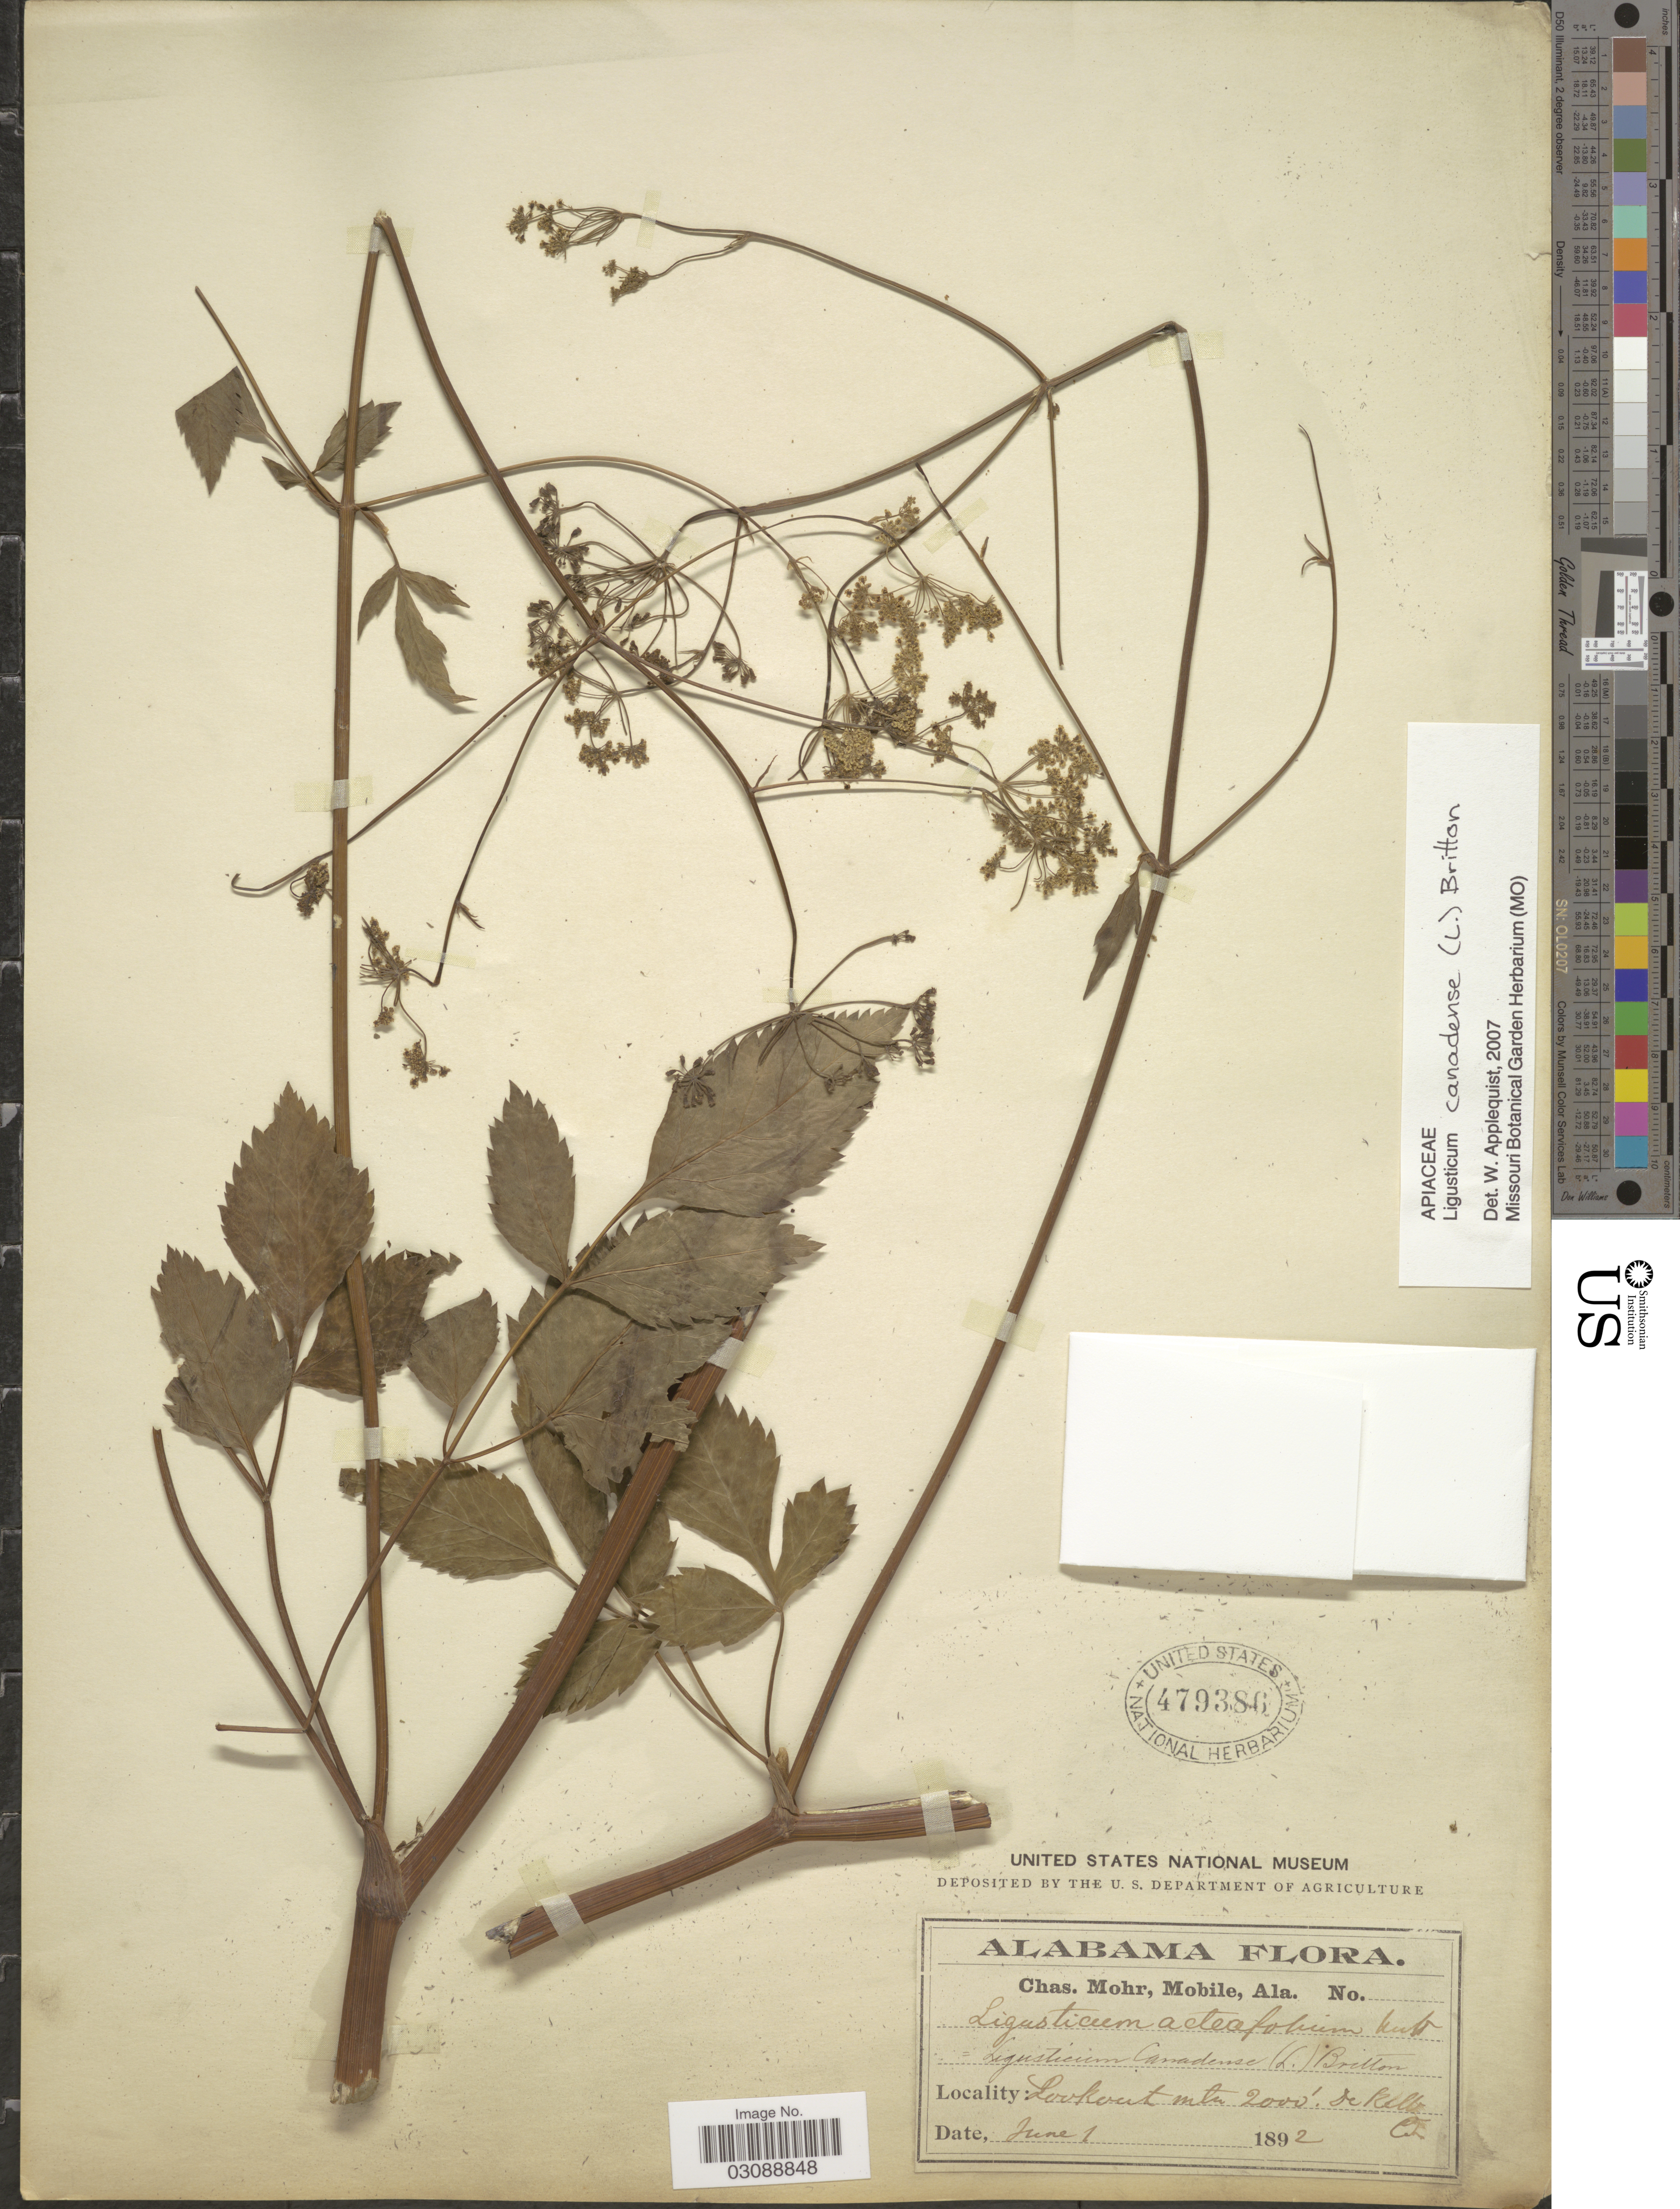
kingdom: Plantae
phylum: Tracheophyta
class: Magnoliopsida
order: Apiales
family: Apiaceae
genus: Ligusticum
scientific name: Ligusticum canadense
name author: (L.) Britton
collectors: Mohr, C. T. (herbarium)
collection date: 1892-06-01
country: United States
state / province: Alabama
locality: Lookout Mtn. De Kalb Co.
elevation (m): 610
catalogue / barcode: US 479386